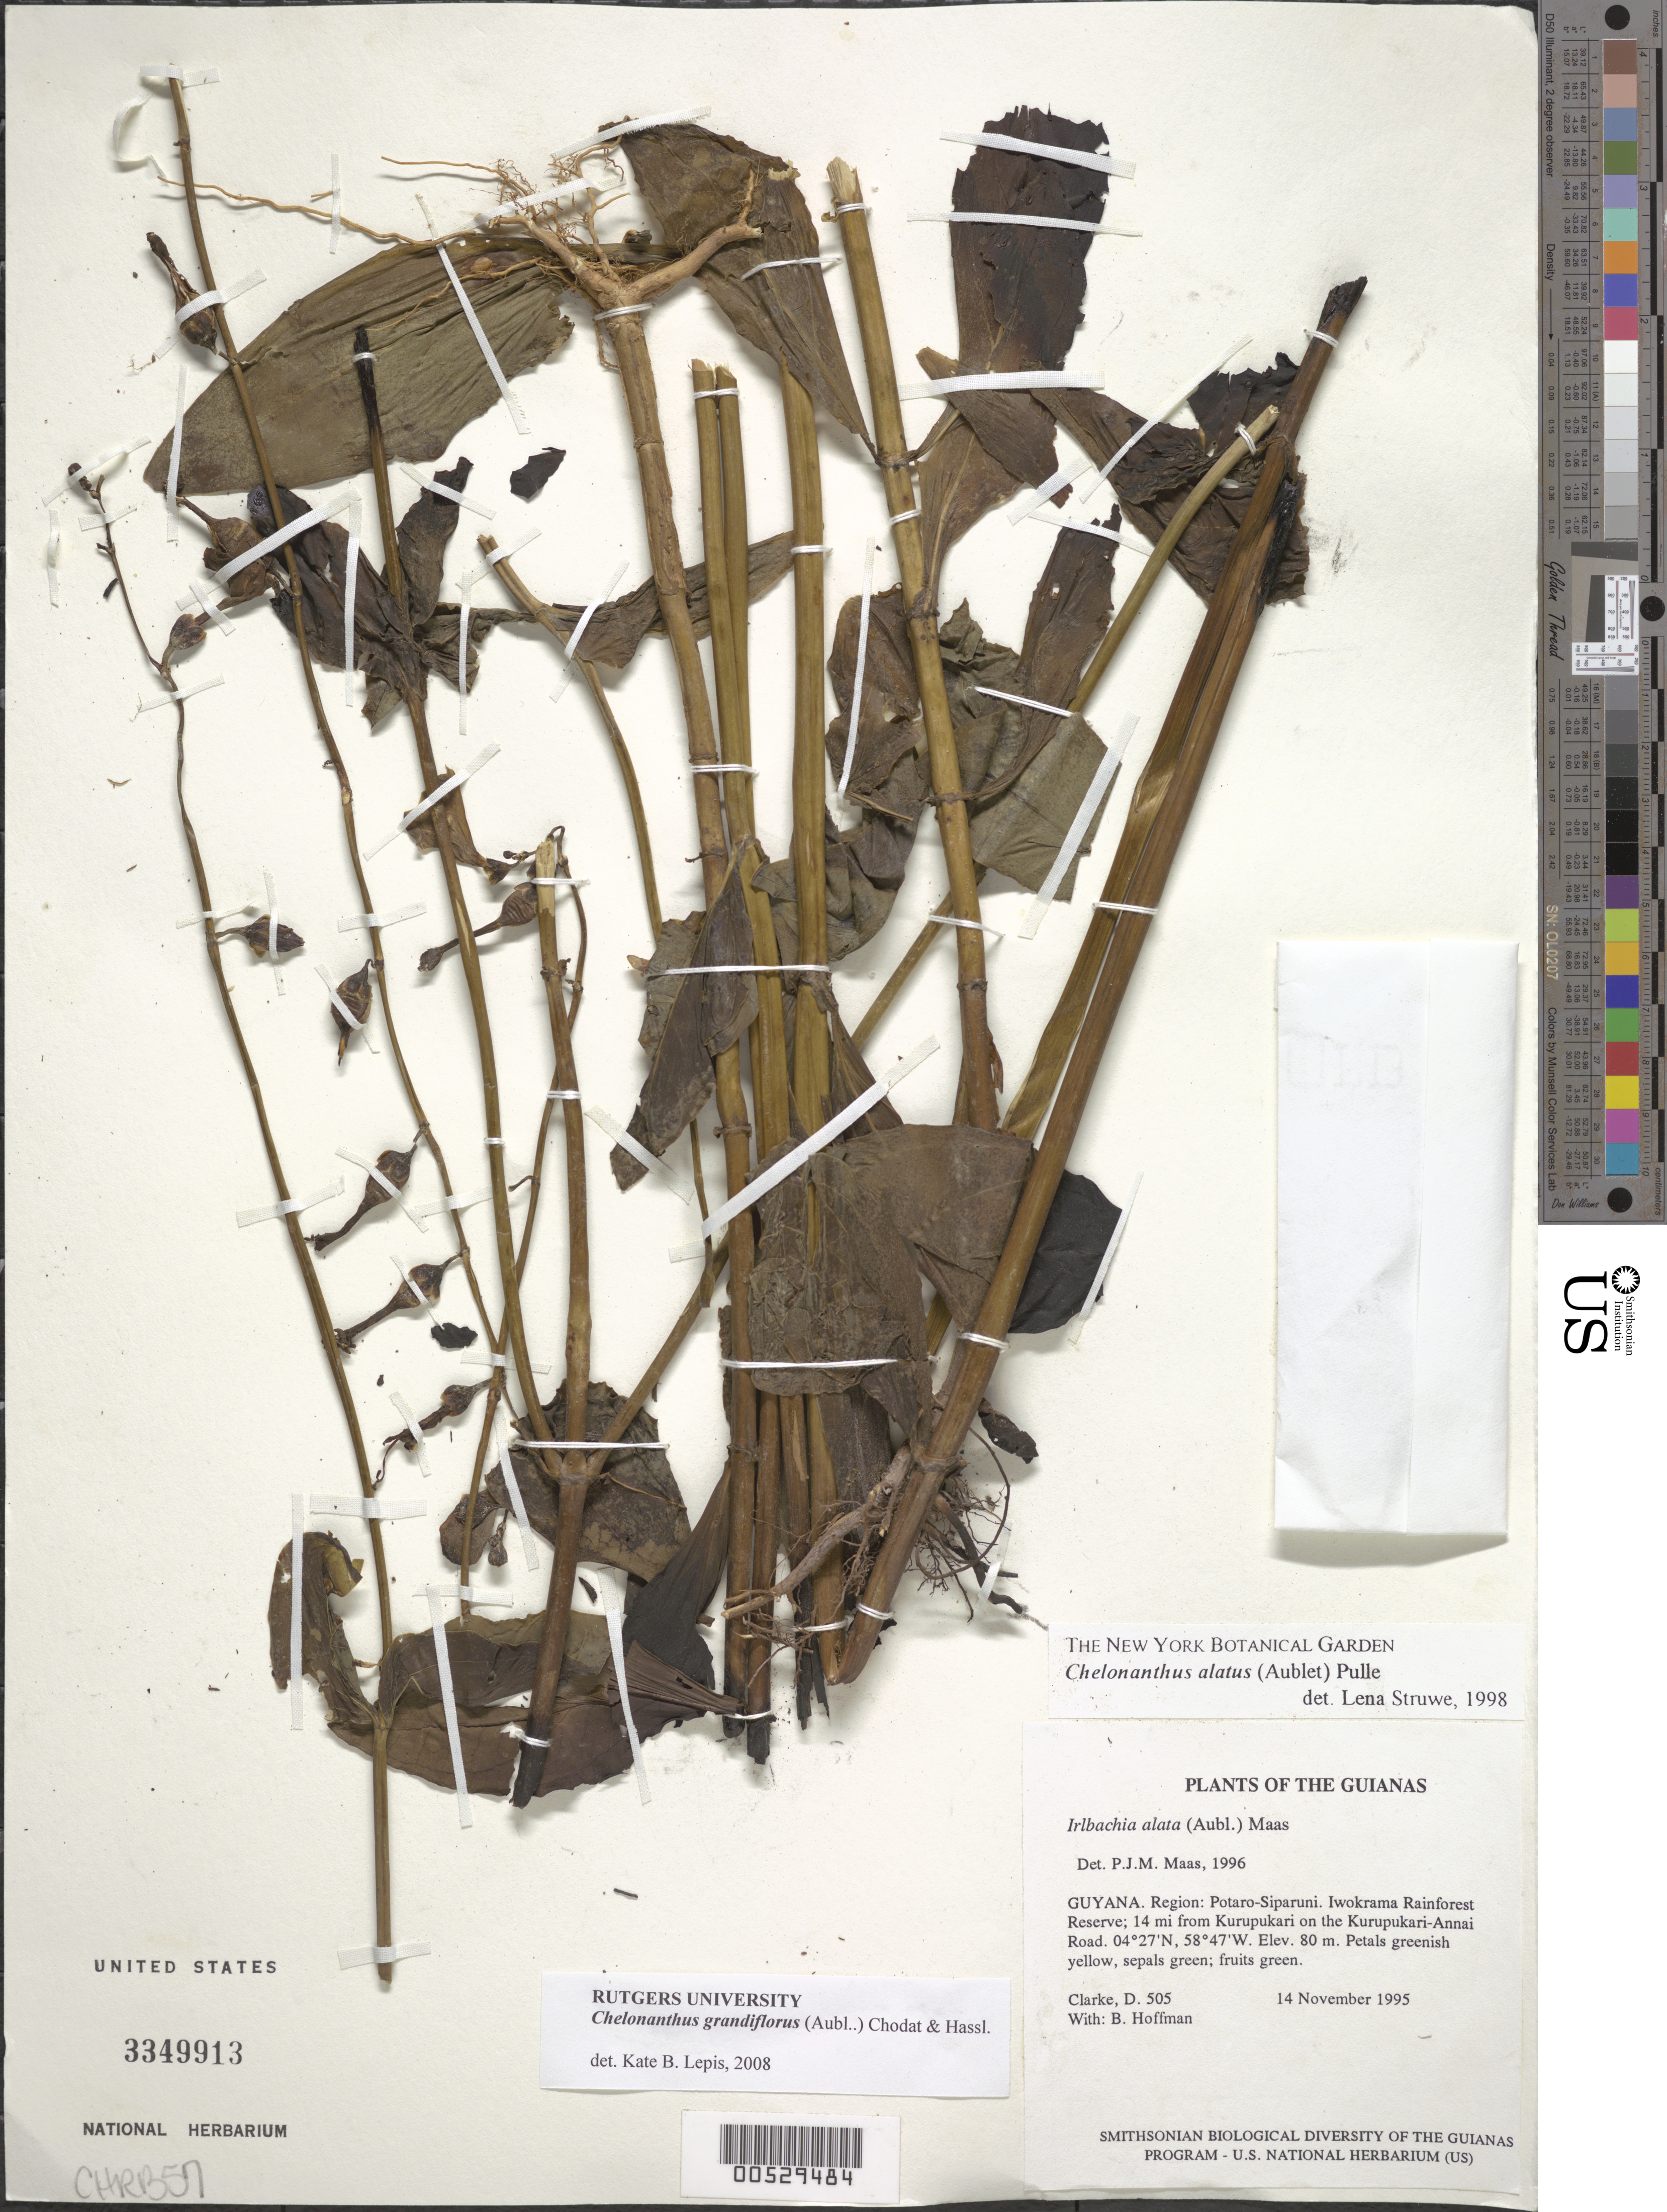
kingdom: Plantae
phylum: Tracheophyta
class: Magnoliopsida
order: Gentianales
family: Gentianaceae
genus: Chelonanthus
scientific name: Chelonanthus grandiflorus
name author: (Aubl.) Chodat & Hassl.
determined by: Lepis, Kate B.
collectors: H. D. Clarke & B. Hoffman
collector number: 505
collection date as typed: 14 November 1995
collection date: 1995-11-14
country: Guyana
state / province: Potaro-Siparuni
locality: Iwokrama Rainforest Reserve; 14 mi from Kurupukari on the Kurupukari-Annai Road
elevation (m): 80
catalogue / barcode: US 3349913